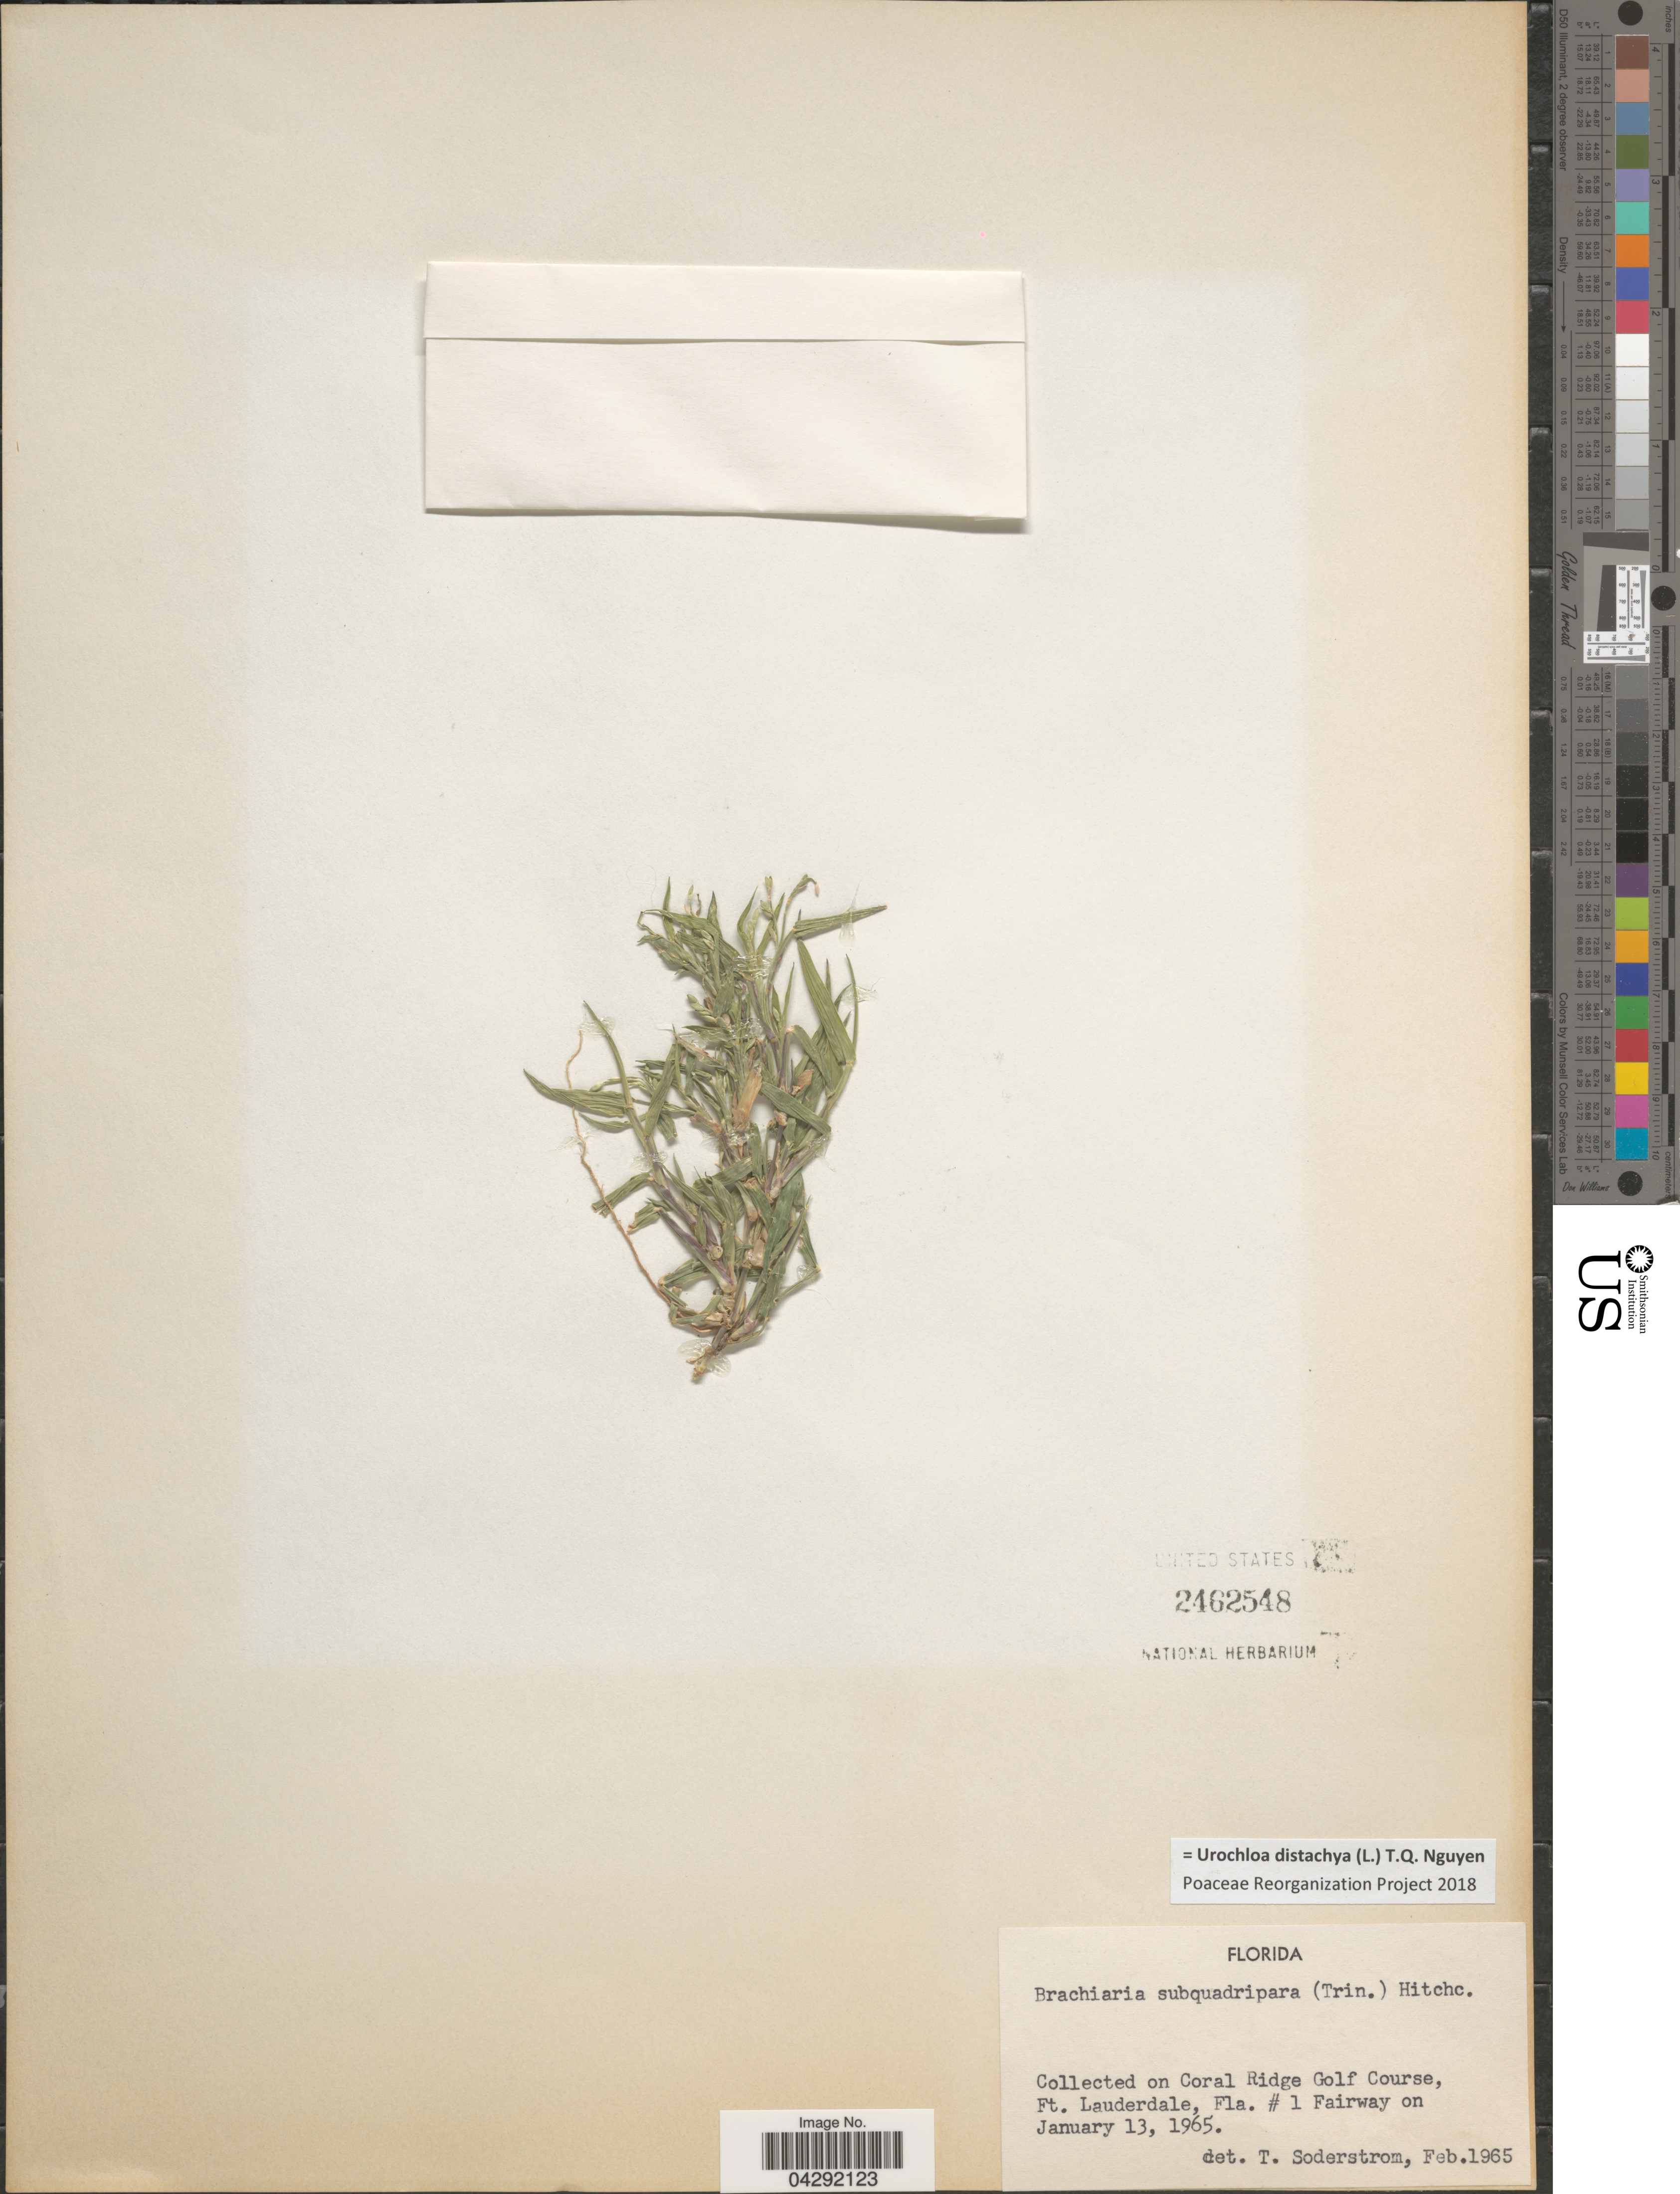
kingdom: Plantae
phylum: Tracheophyta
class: Liliopsida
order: Poales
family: Poaceae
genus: Urochloa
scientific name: Urochloa distachya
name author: (L.) T.Q. Nguyen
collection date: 1965-01-13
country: United States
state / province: Florida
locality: On Coral Ridge Golf Course, Ft. Lauderdale.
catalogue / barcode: US 2462548